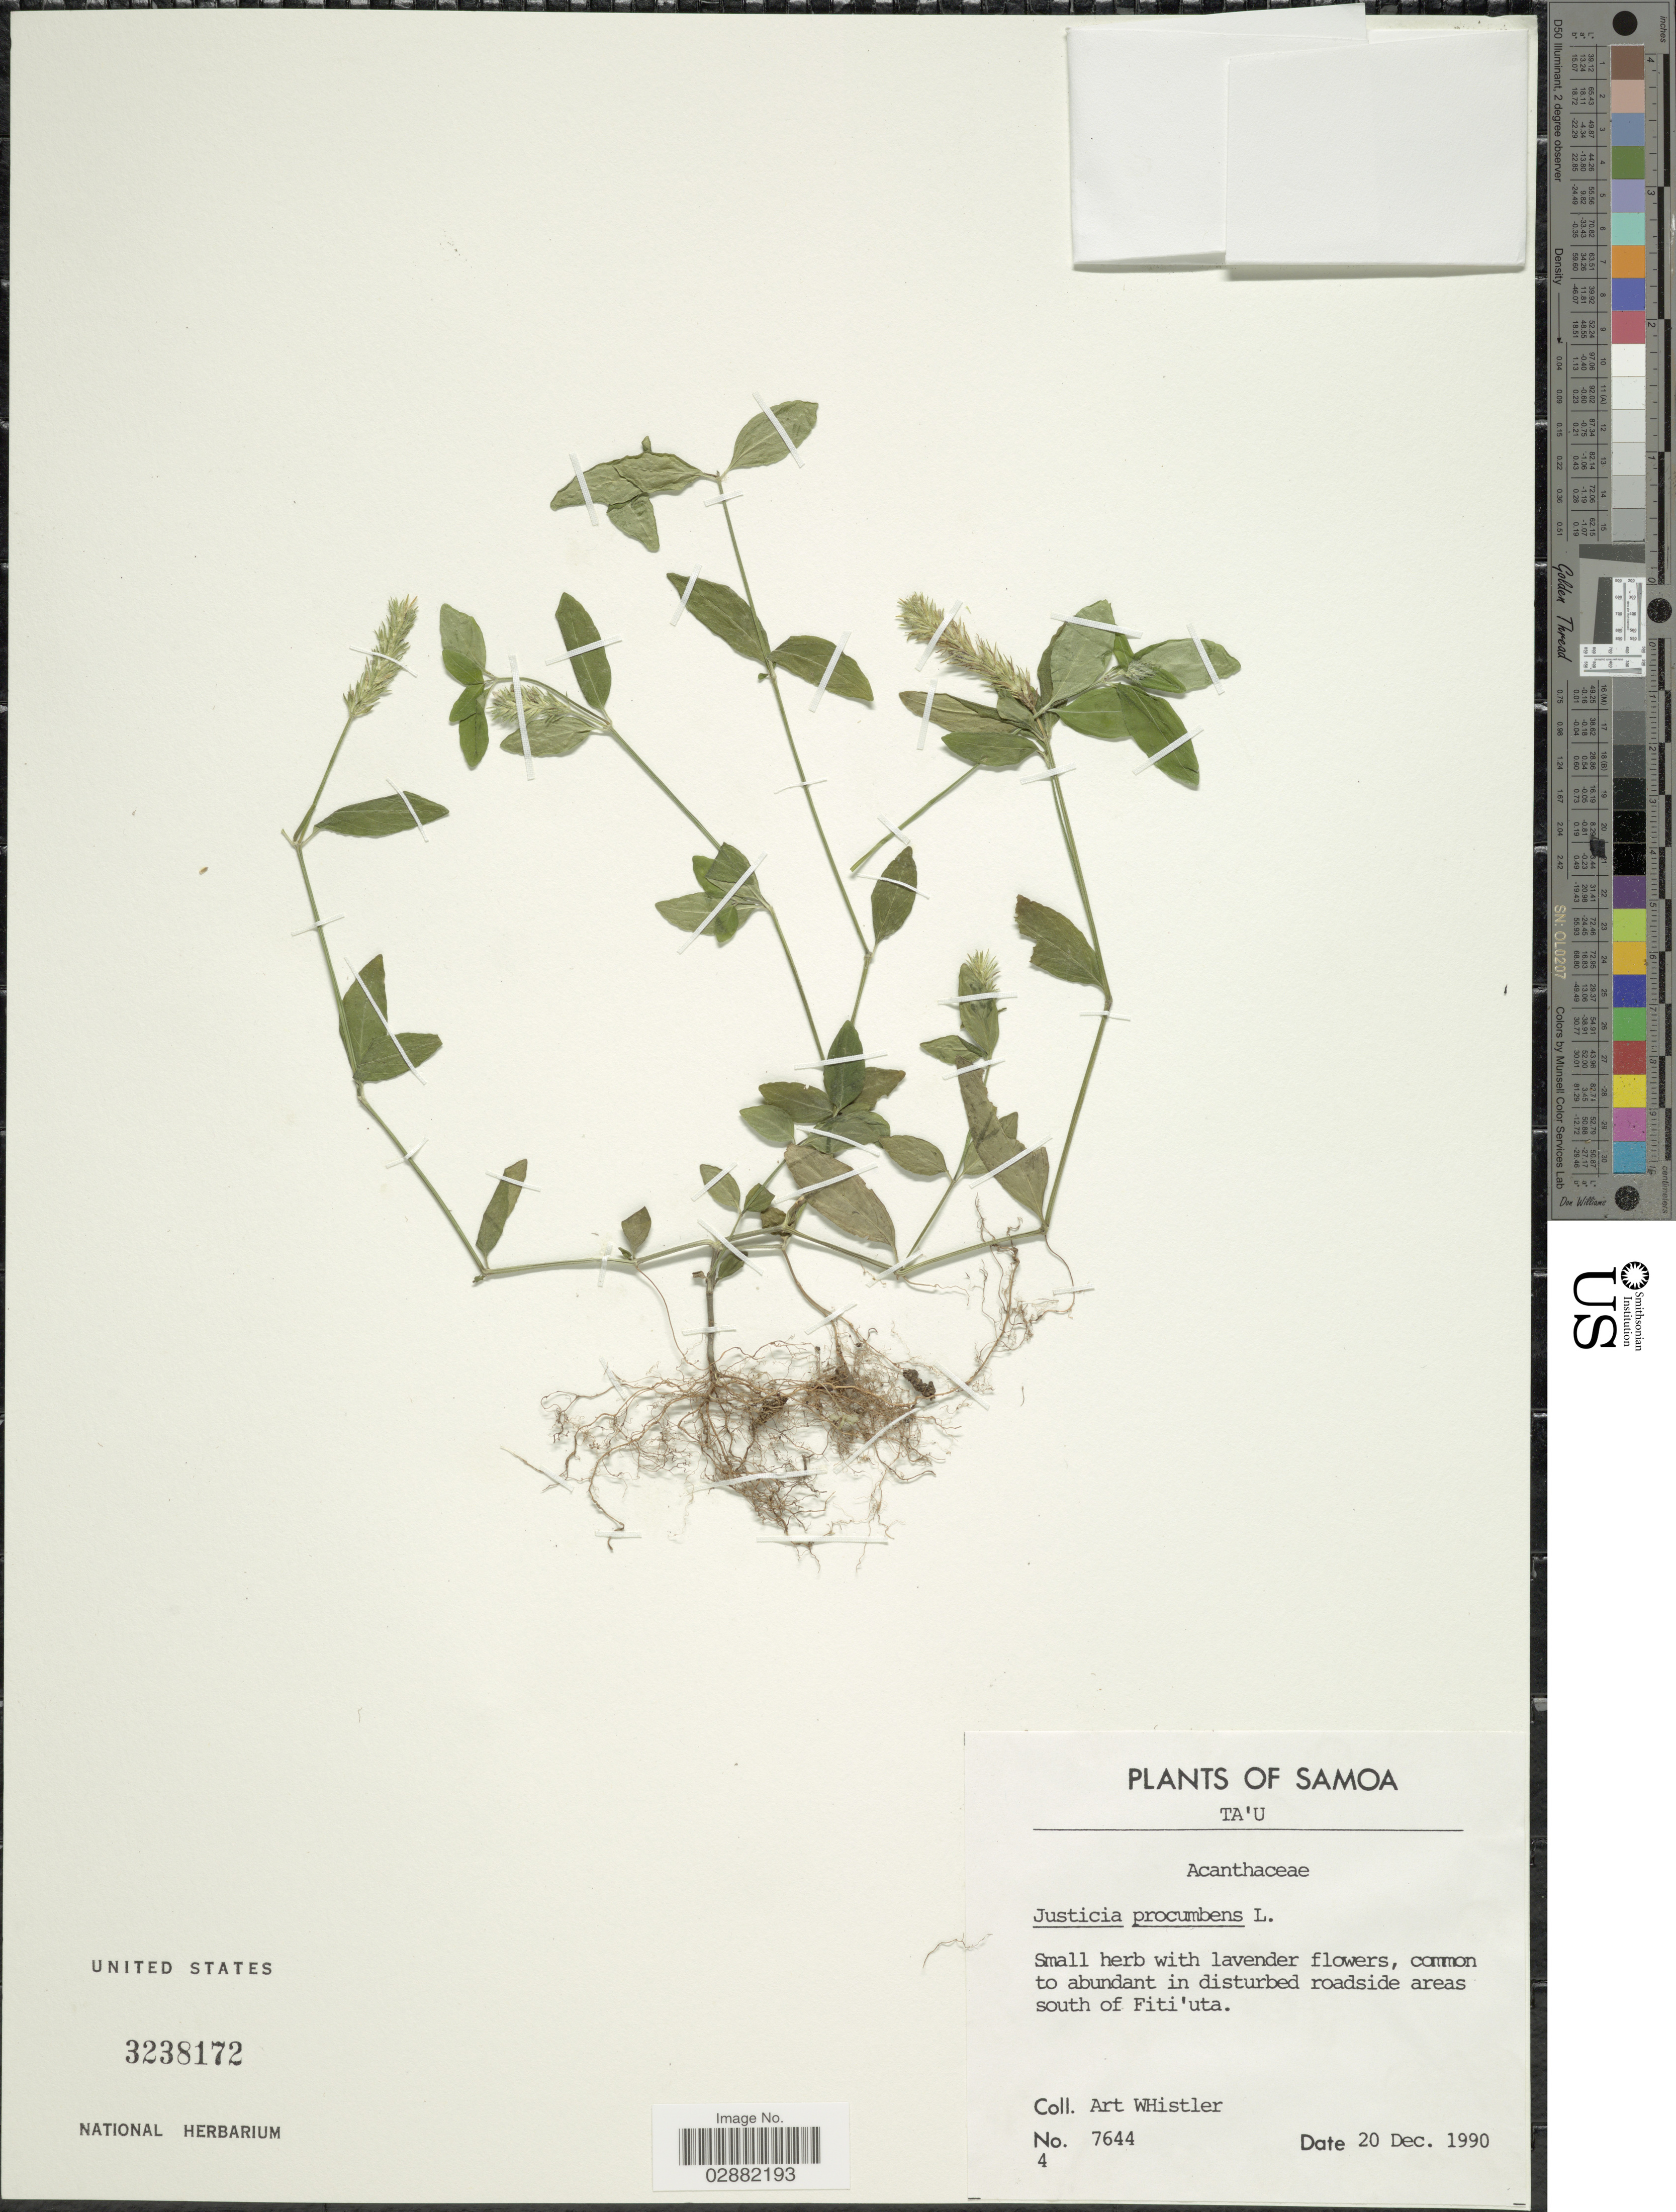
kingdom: Plantae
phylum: Tracheophyta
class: Magnoliopsida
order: Lamiales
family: Acanthaceae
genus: Justicia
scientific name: Justicia procumbens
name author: L.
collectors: A. Whistler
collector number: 7644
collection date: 1990-12-20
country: American Samoa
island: Tau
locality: Samoa. Ta'u. Common to abundant in disturbed roadside areas south of Fiti'uta.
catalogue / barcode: US 3238172